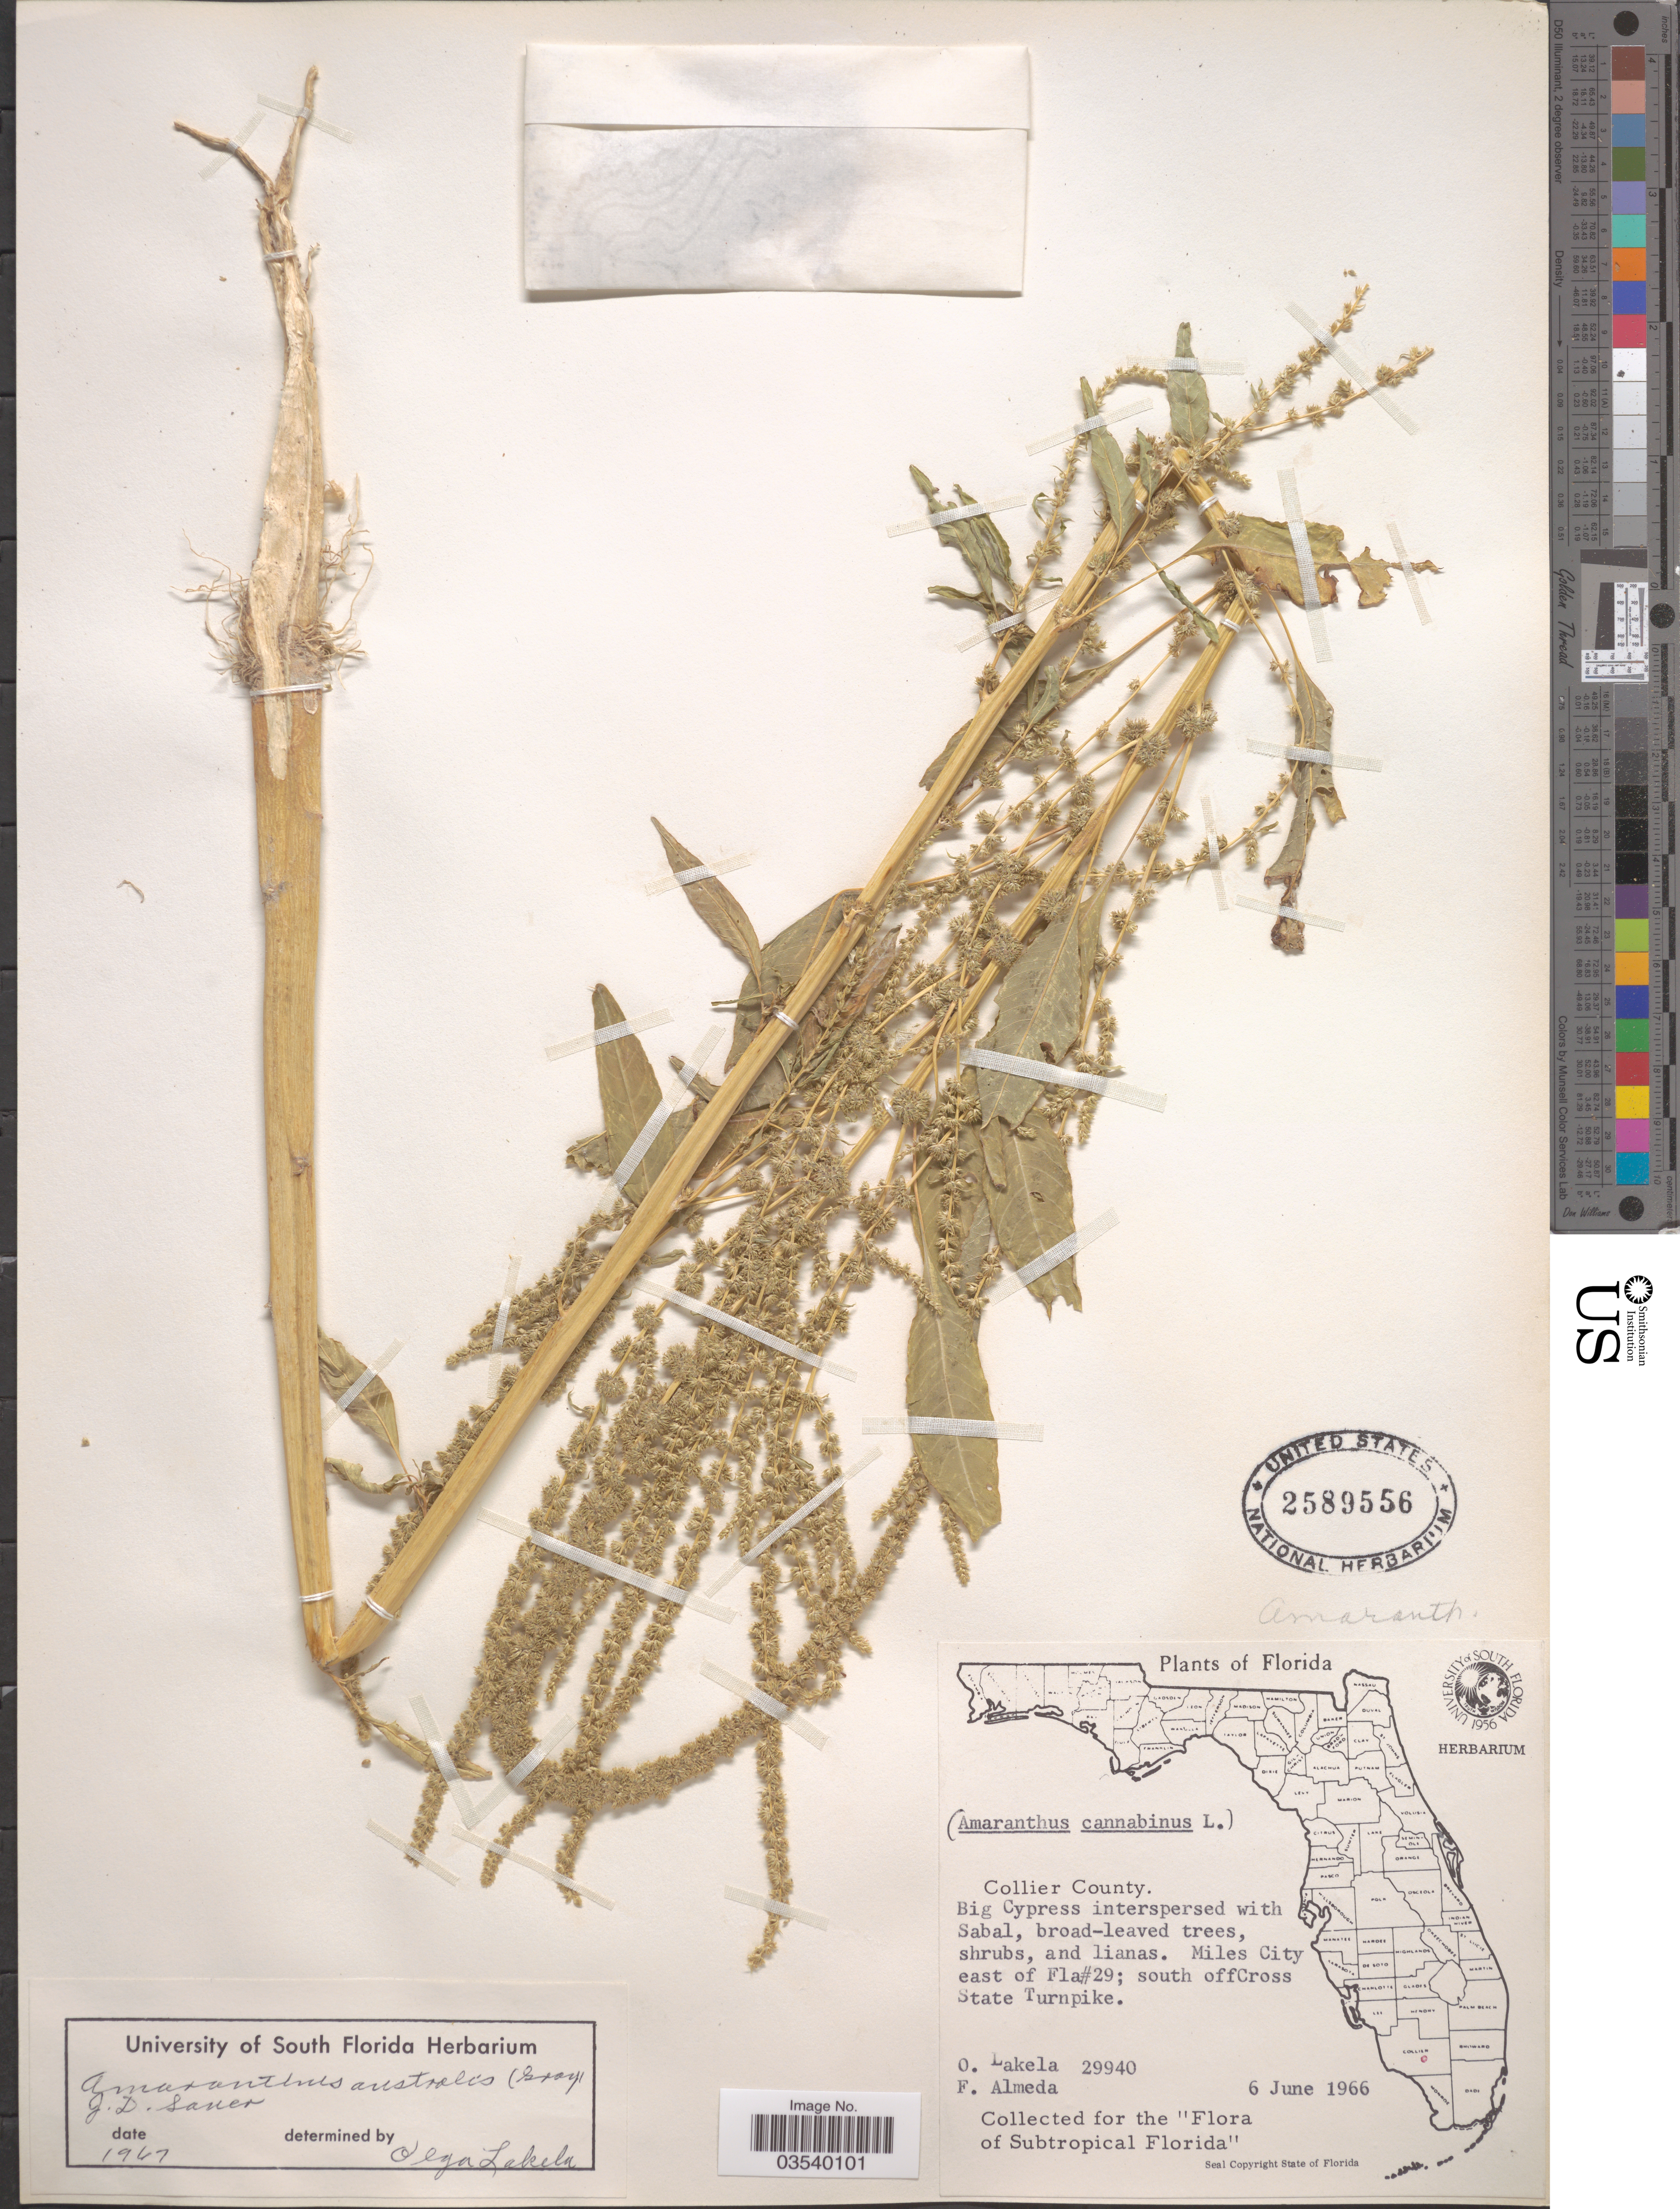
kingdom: Plantae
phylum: Tracheophyta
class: Magnoliopsida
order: Caryophyllales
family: Amaranthaceae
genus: Amaranthus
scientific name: Amaranthus australis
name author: (A. Gray) J.D. Sauer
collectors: O. Lakela & F. Almeda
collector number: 29940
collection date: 1966-06-06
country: United States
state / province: Florida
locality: Collier County, Big Cypress. Miles City east of Fla#29; south offCross State Turnpike.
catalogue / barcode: US 2589556